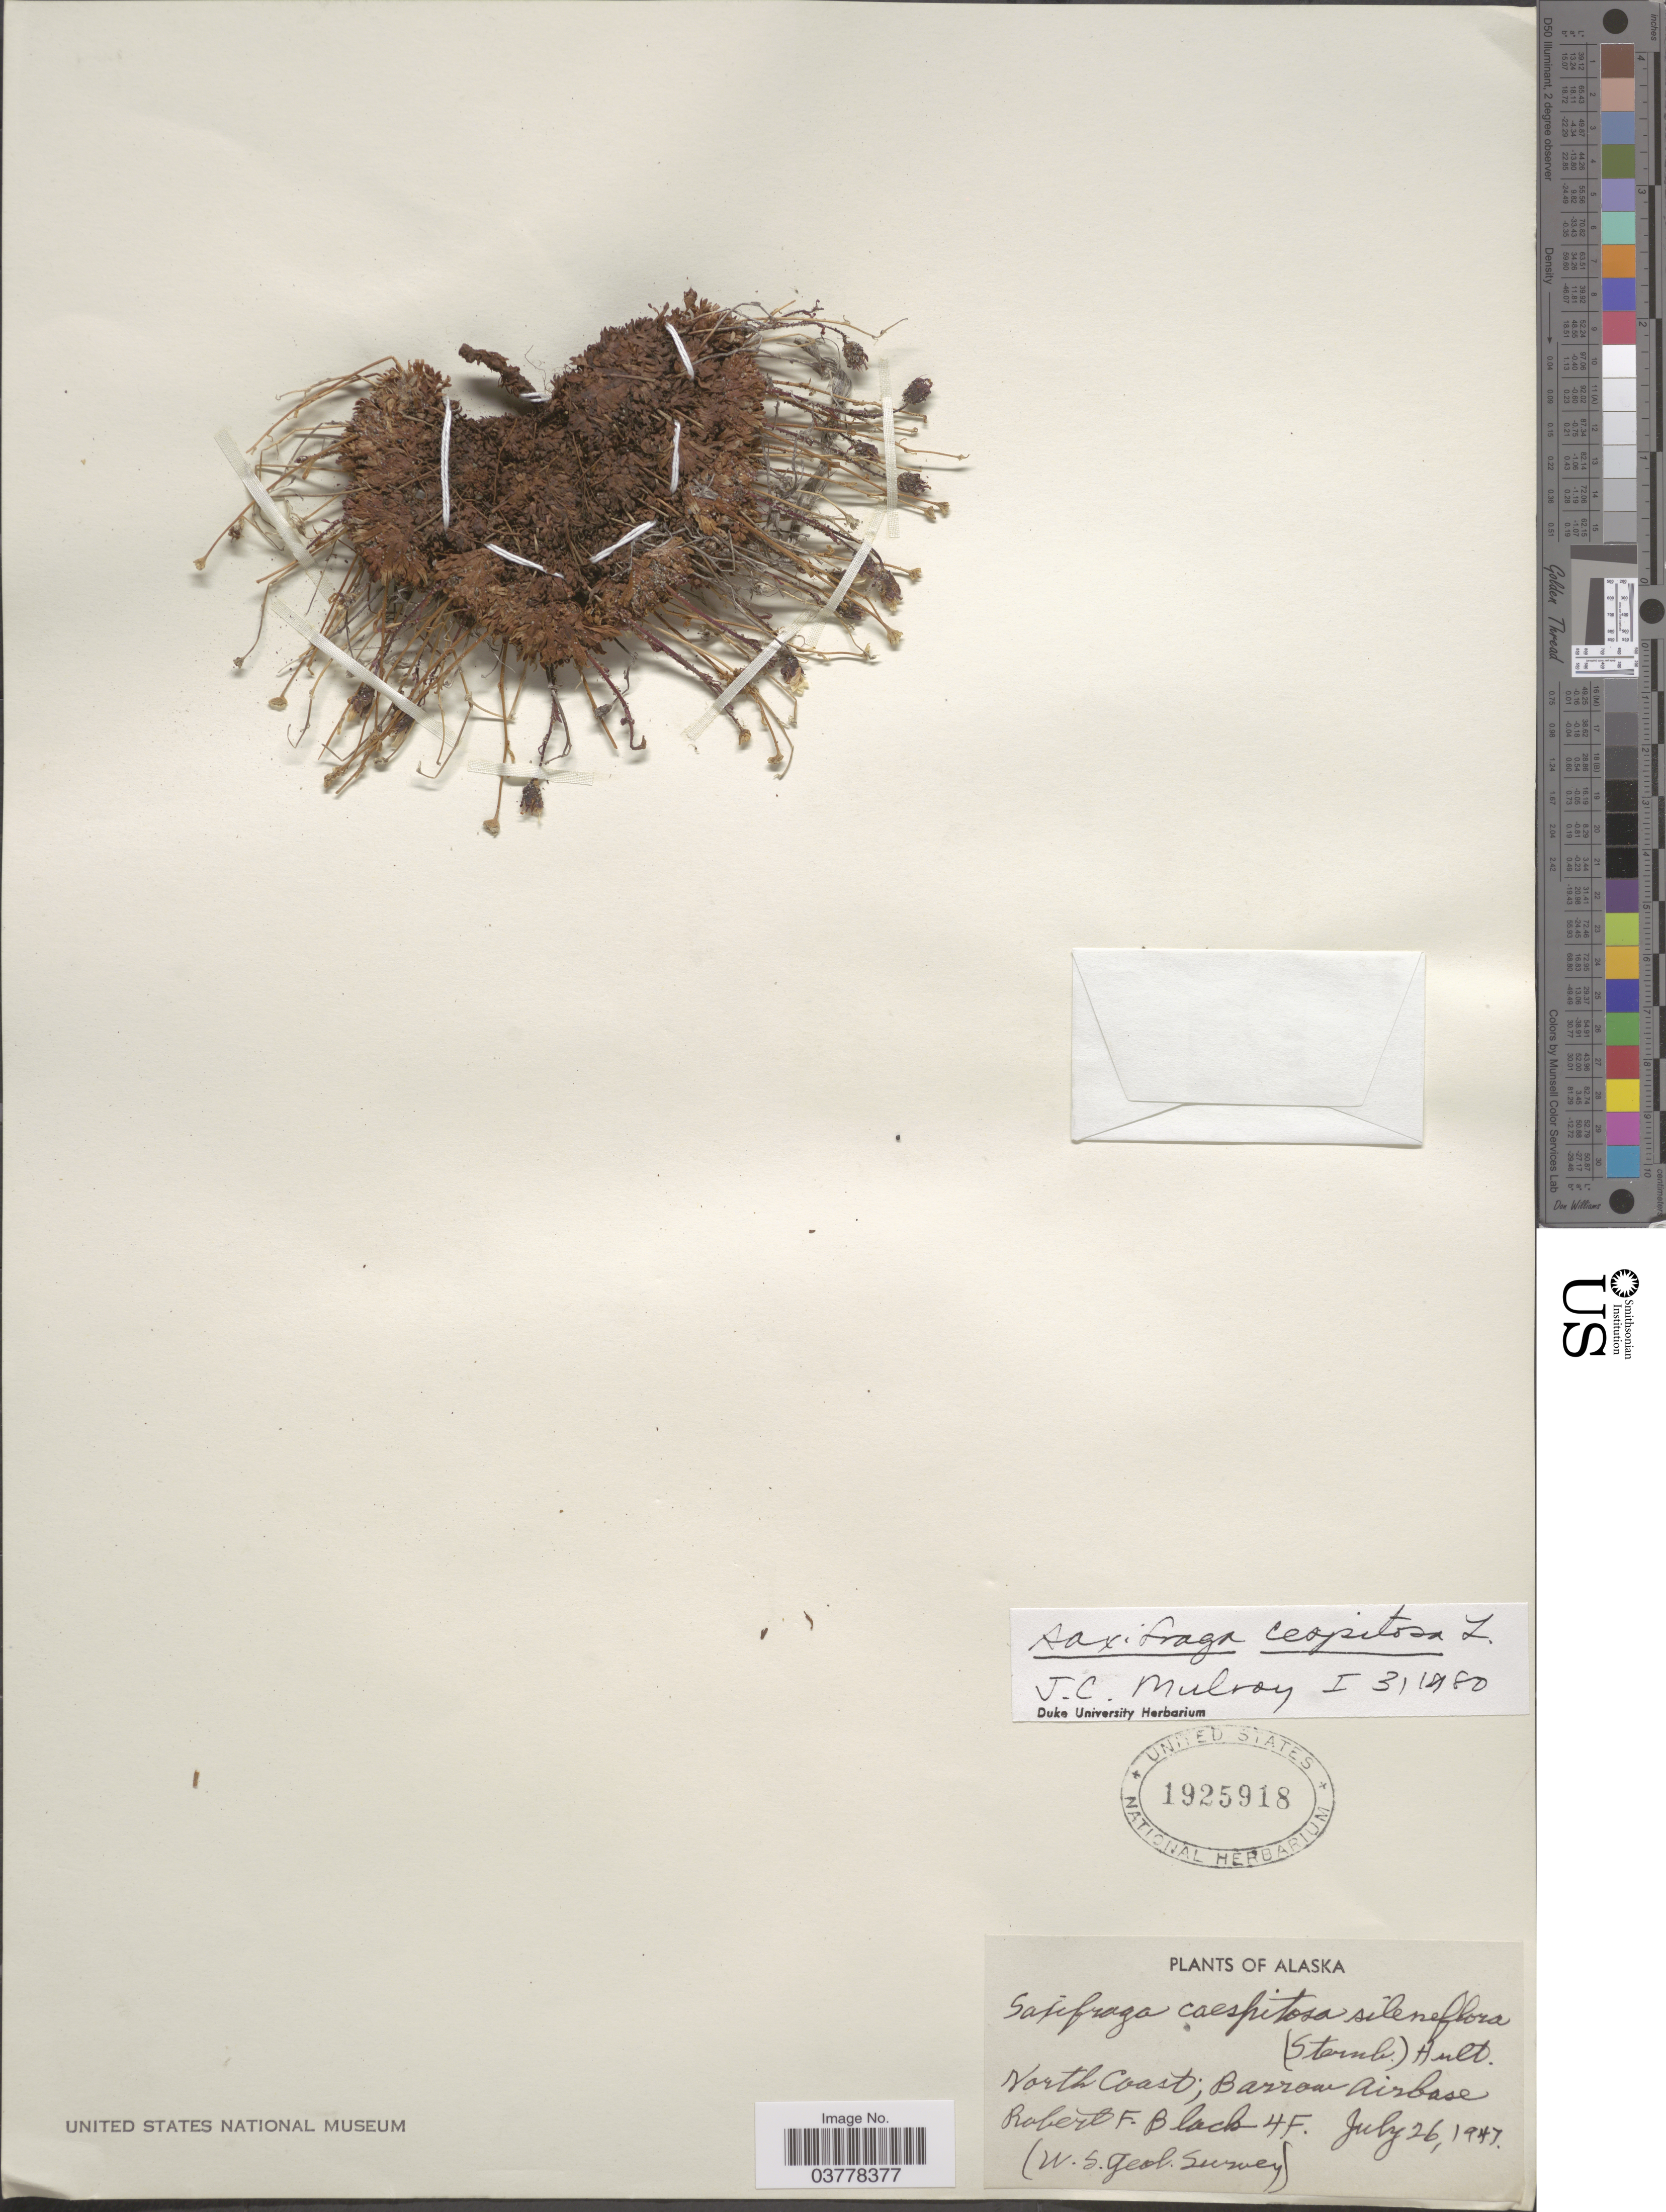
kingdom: Plantae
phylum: Tracheophyta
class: Magnoliopsida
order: Saxifragales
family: Saxifragaceae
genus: Saxifraga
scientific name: Saxifraga caespitosa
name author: L.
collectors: R. F. Black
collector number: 4F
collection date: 1947-07-26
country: United States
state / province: Alaska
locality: North Coast; Barrow Airbase.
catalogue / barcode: US 1925918